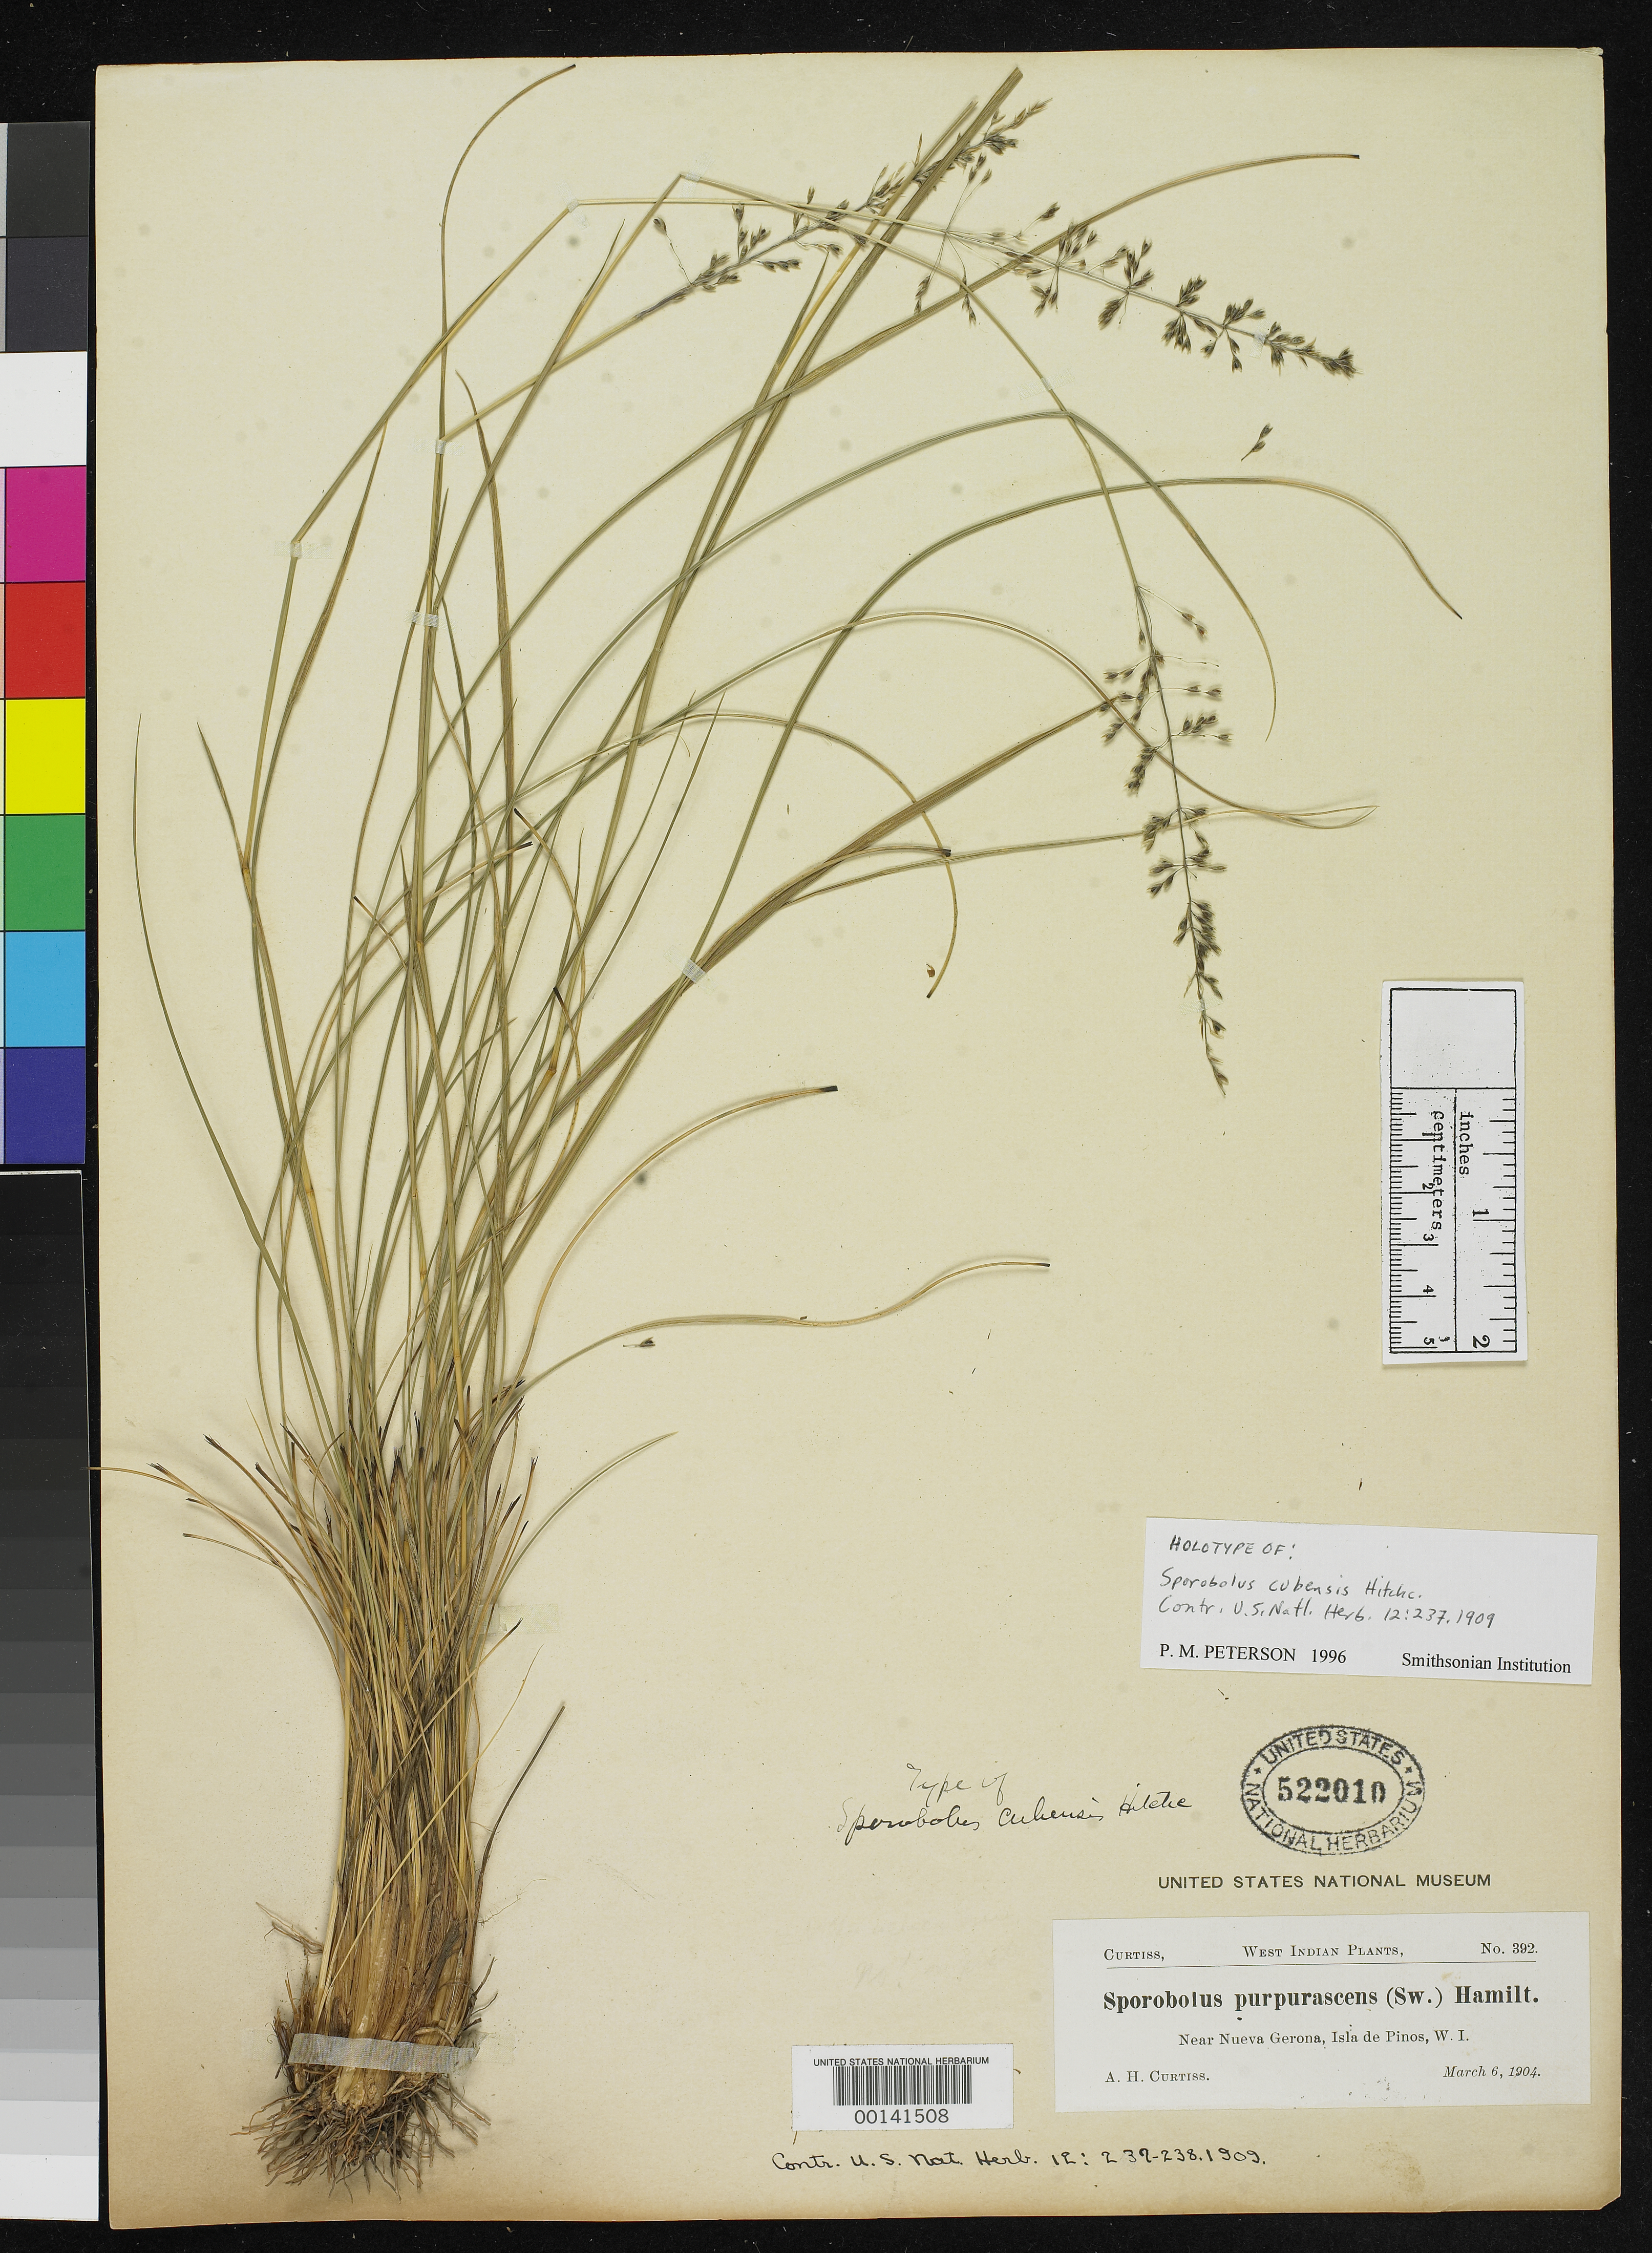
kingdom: Plantae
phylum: Tracheophyta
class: Liliopsida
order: Poales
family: Poaceae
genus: Sporobolus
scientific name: Sporobolus cubensis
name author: Hitchc.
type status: Holotype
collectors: A. H. Curtiss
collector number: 392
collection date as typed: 06 Mar 1904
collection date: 1904-03-06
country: Cuba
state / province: Isla de La Juventud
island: Isla de La Juventud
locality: Near Nueva Gerona [island as Isla de Pinos].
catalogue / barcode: US 522010